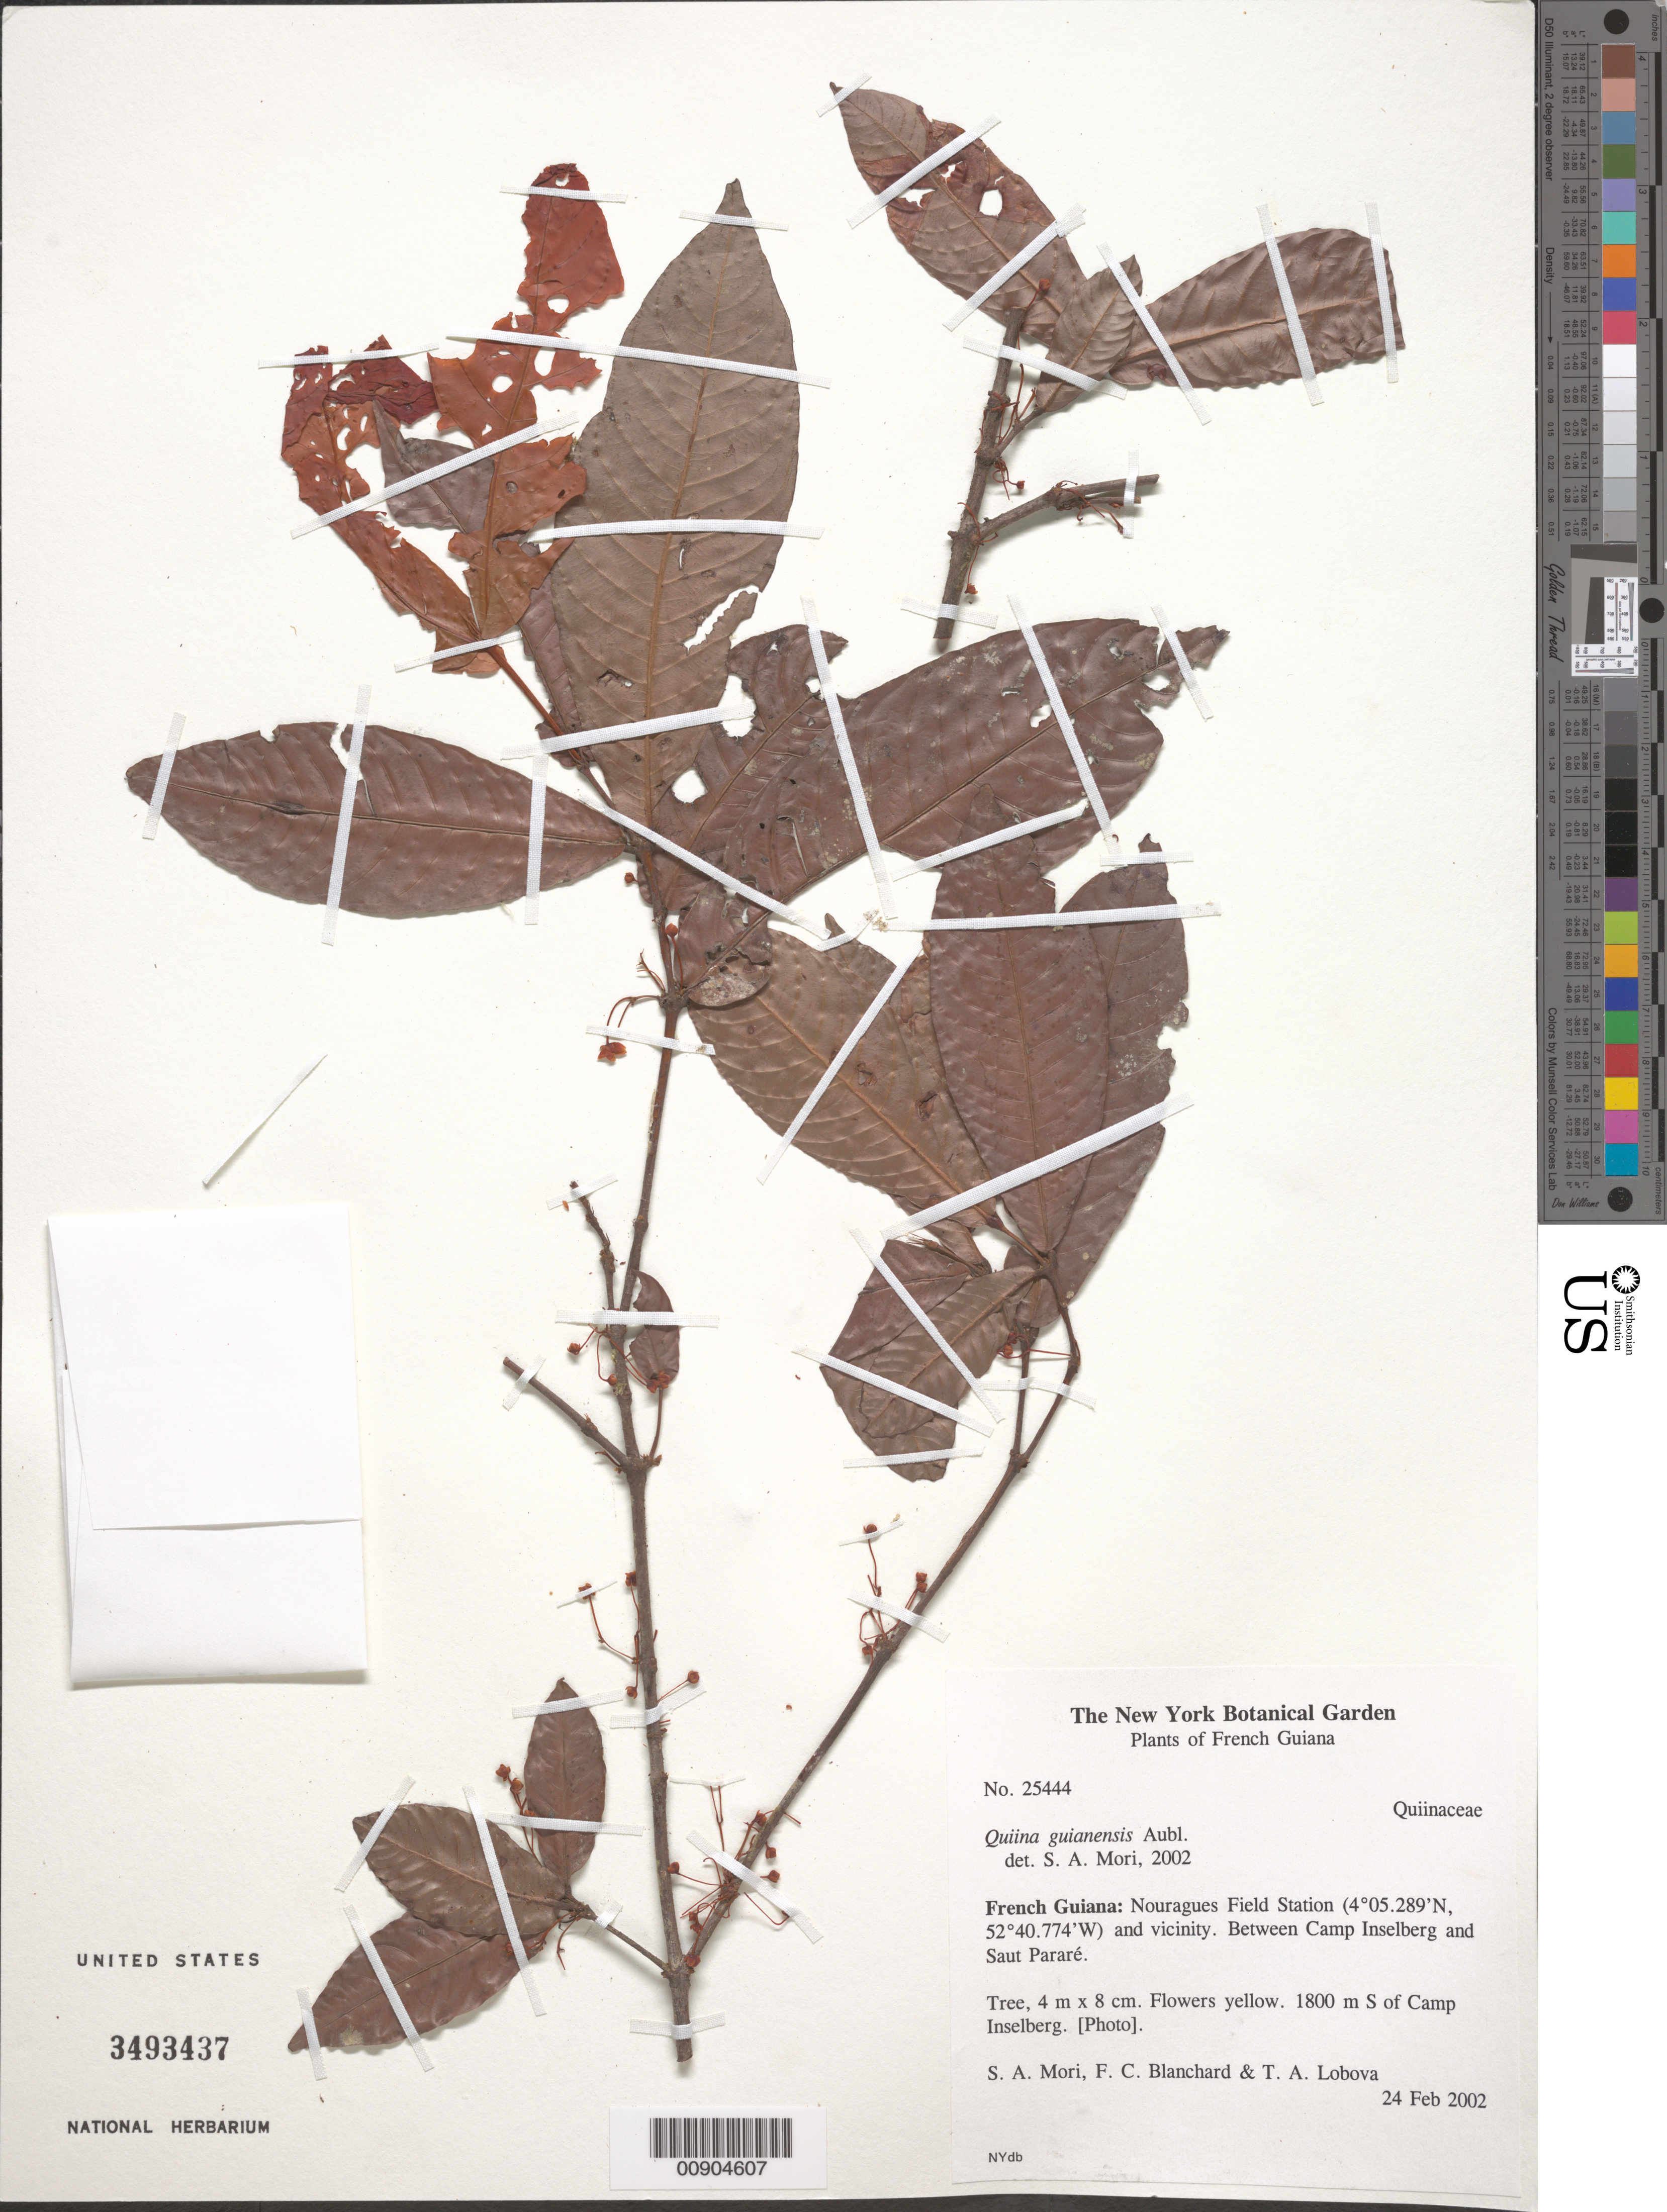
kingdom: Plantae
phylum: Tracheophyta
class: Magnoliopsida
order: Malpighiales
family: Quiinaceae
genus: Quiina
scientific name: Quiina guianensis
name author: Aubl.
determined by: Mori, Scott A.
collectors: S. Mori, F. Blanchard & T. Lobova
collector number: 25444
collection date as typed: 24-Feb-02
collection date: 2002-02-24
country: French Guiana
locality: Nouragues Field Station, between Camp Inselberg and Saut Pararé, 1800 m S of Camp Inselberg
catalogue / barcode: US 3493437